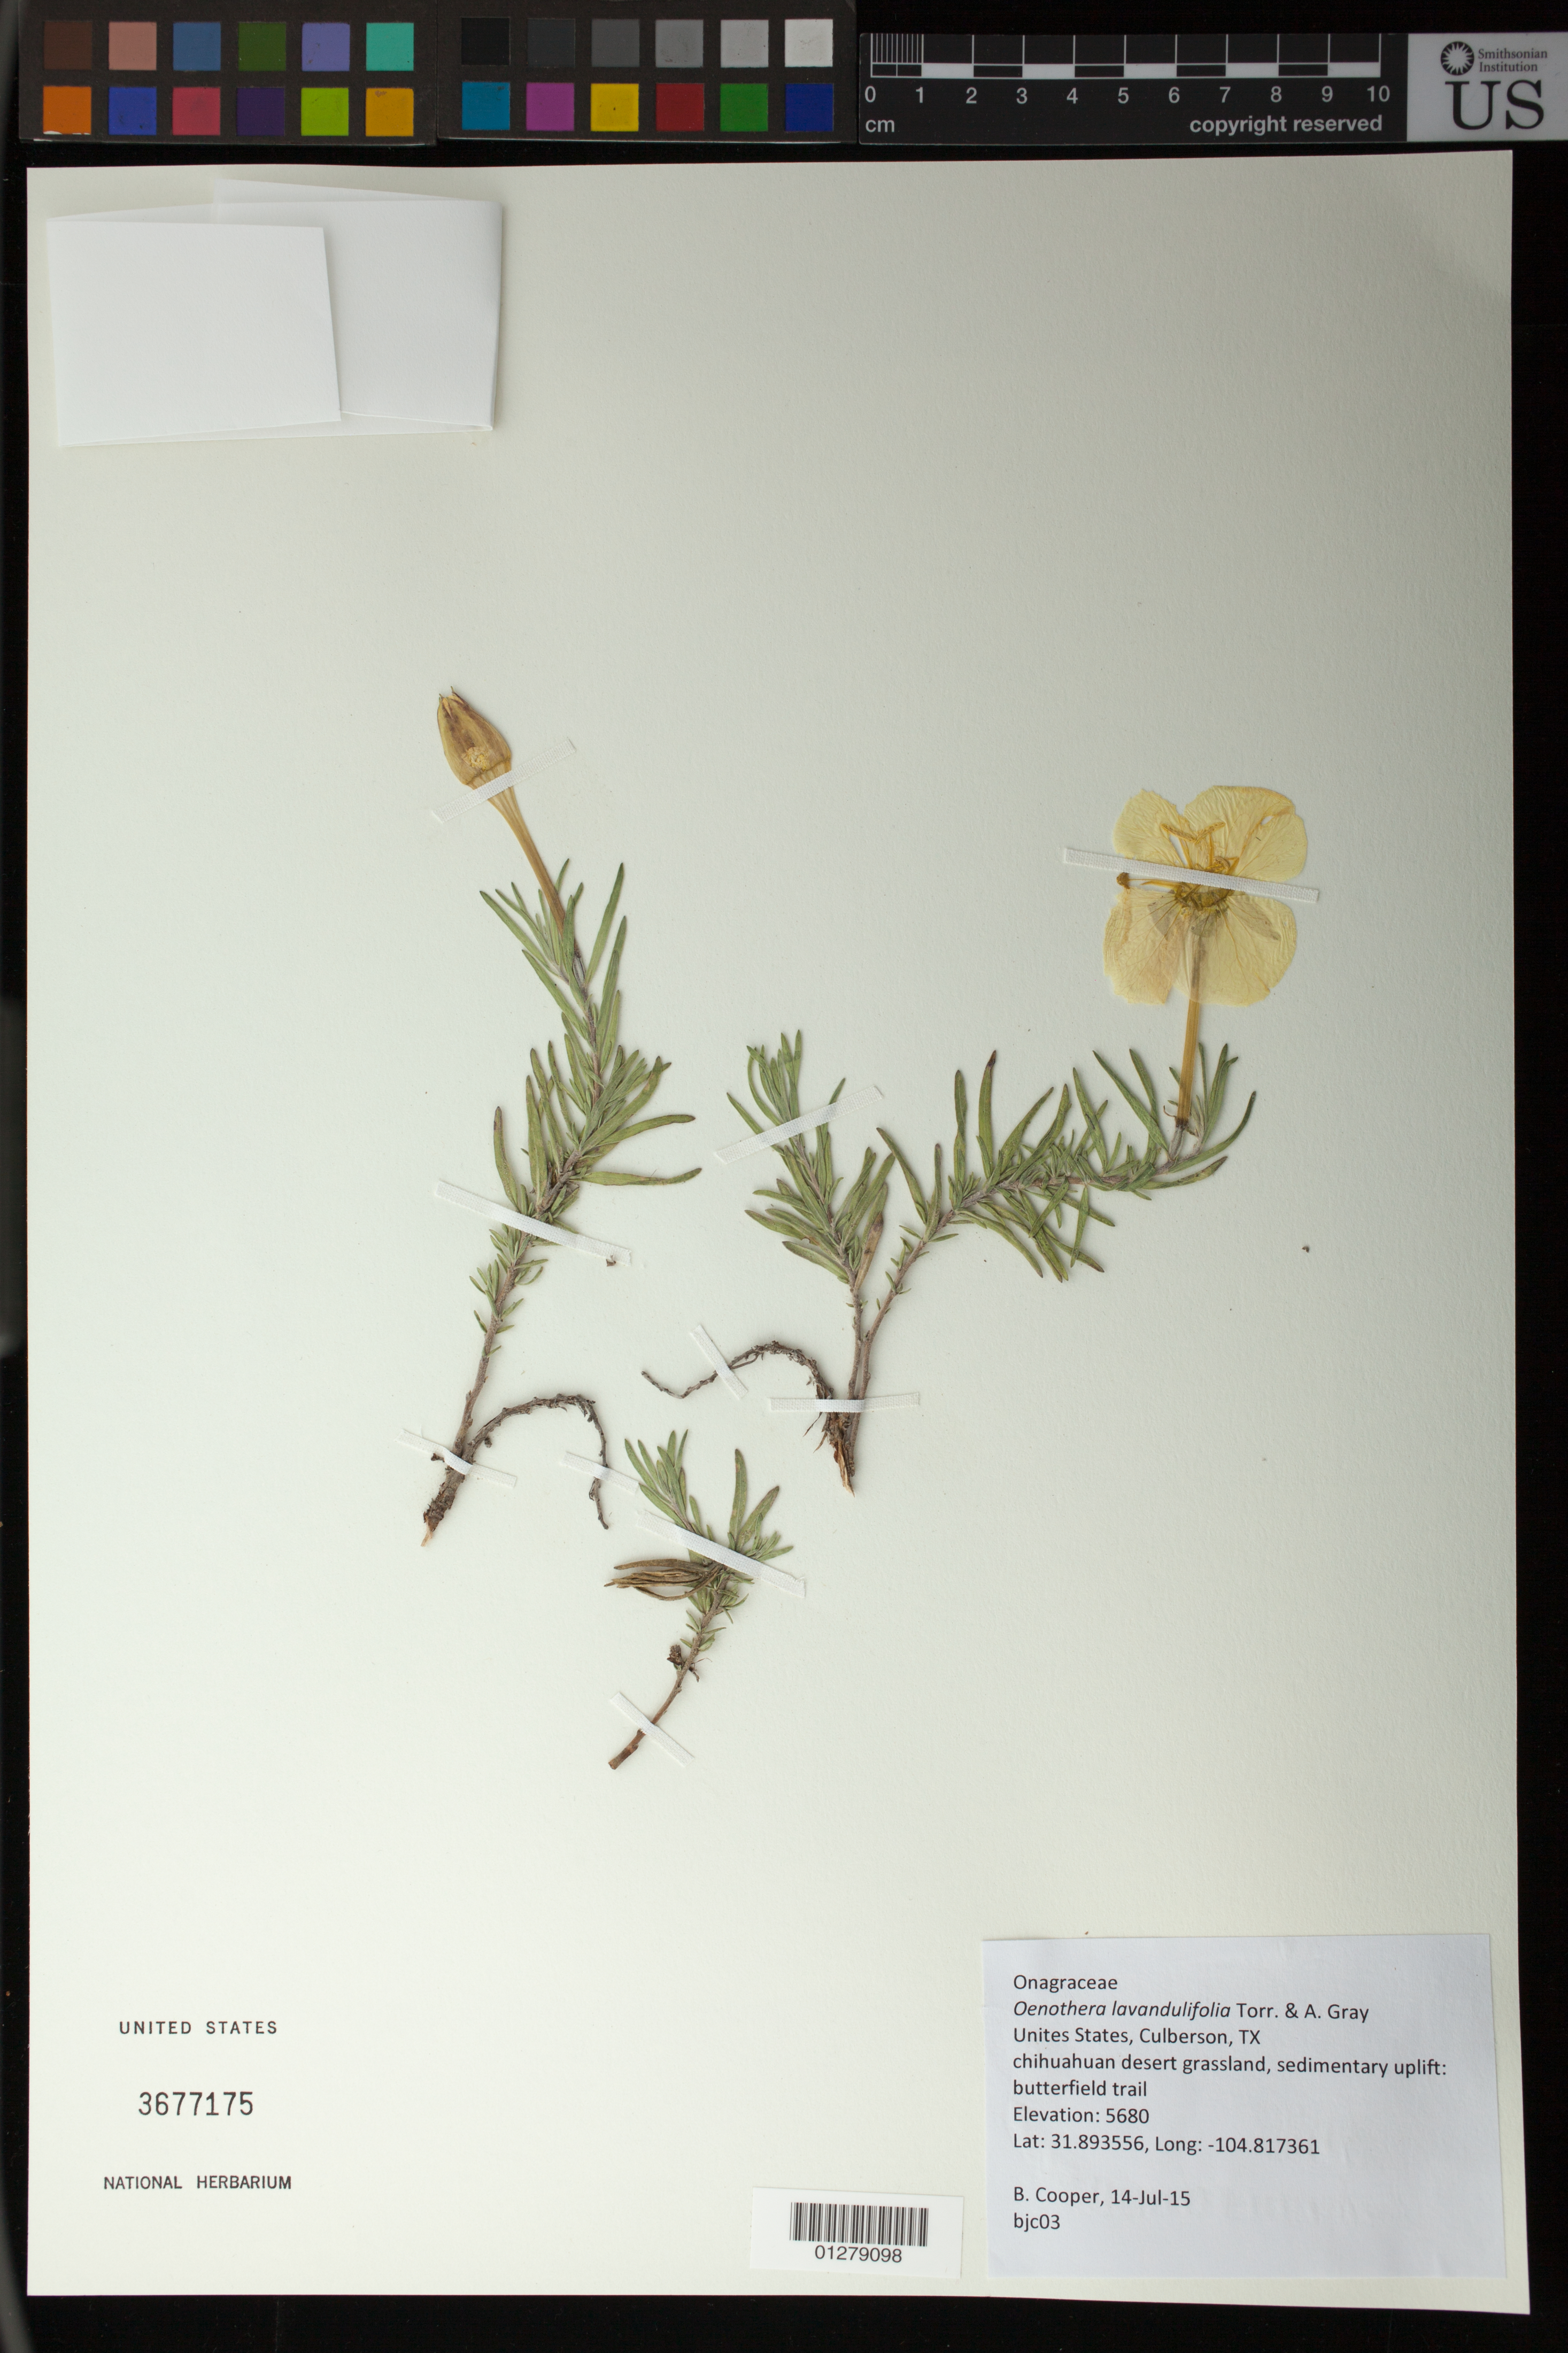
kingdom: Plantae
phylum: Tracheophyta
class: Magnoliopsida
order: Myrtales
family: Onagraceae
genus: Oenothera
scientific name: Oenothera lavandulifolia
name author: Torr. & A. Gray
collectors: B. J. Cooper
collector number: BJC 03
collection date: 2015-07-14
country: United States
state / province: Texas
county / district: Culberson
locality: Butterfield trail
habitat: Chihuahuan desert grassland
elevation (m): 5680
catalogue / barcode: US 3677175